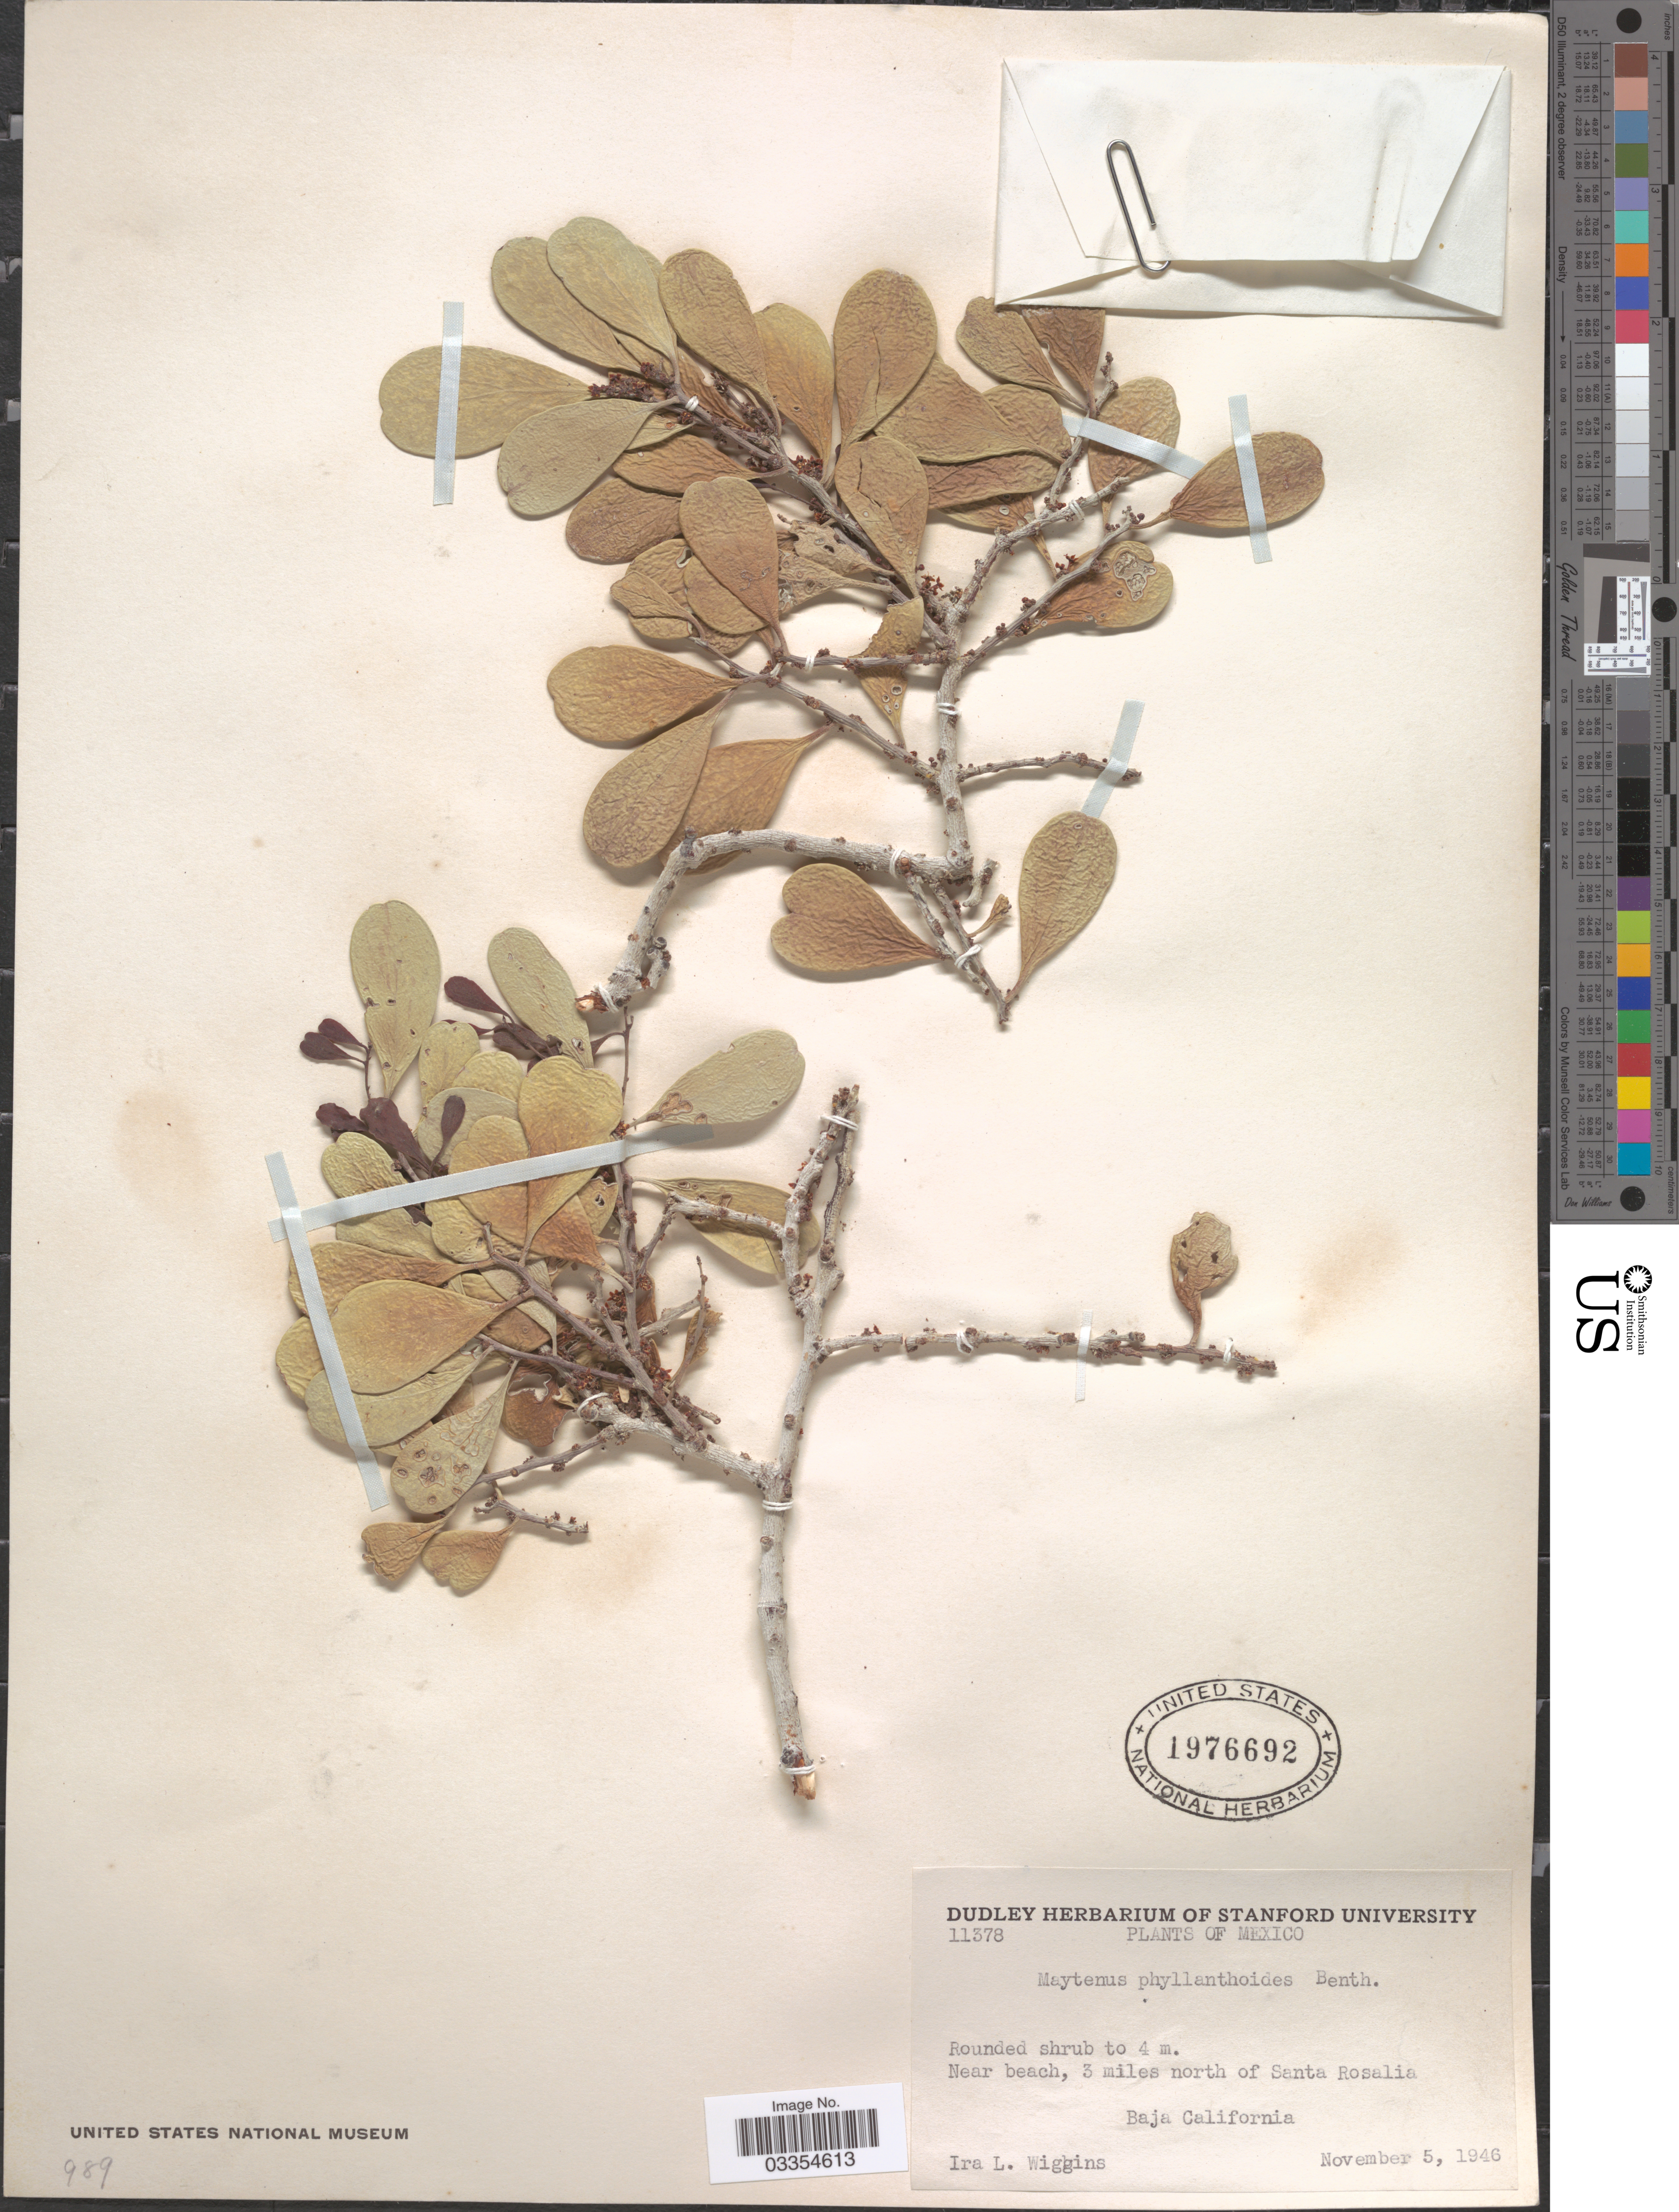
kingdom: Plantae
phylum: Tracheophyta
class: Magnoliopsida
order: Celastrales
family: Celastraceae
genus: Tricerma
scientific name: Tricerma phyllanthoides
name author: (Benth.) Lundell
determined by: Strong, Mark T., (BOT), Smithsonian Institution - National Museum of Natural History (UNITED STATES)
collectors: I. L. Wiggins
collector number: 11378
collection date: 1946-11-05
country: Mexico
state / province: Baja California Sur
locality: Near beach, 3 miles north of Santa Rosalia.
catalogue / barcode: US 1976692